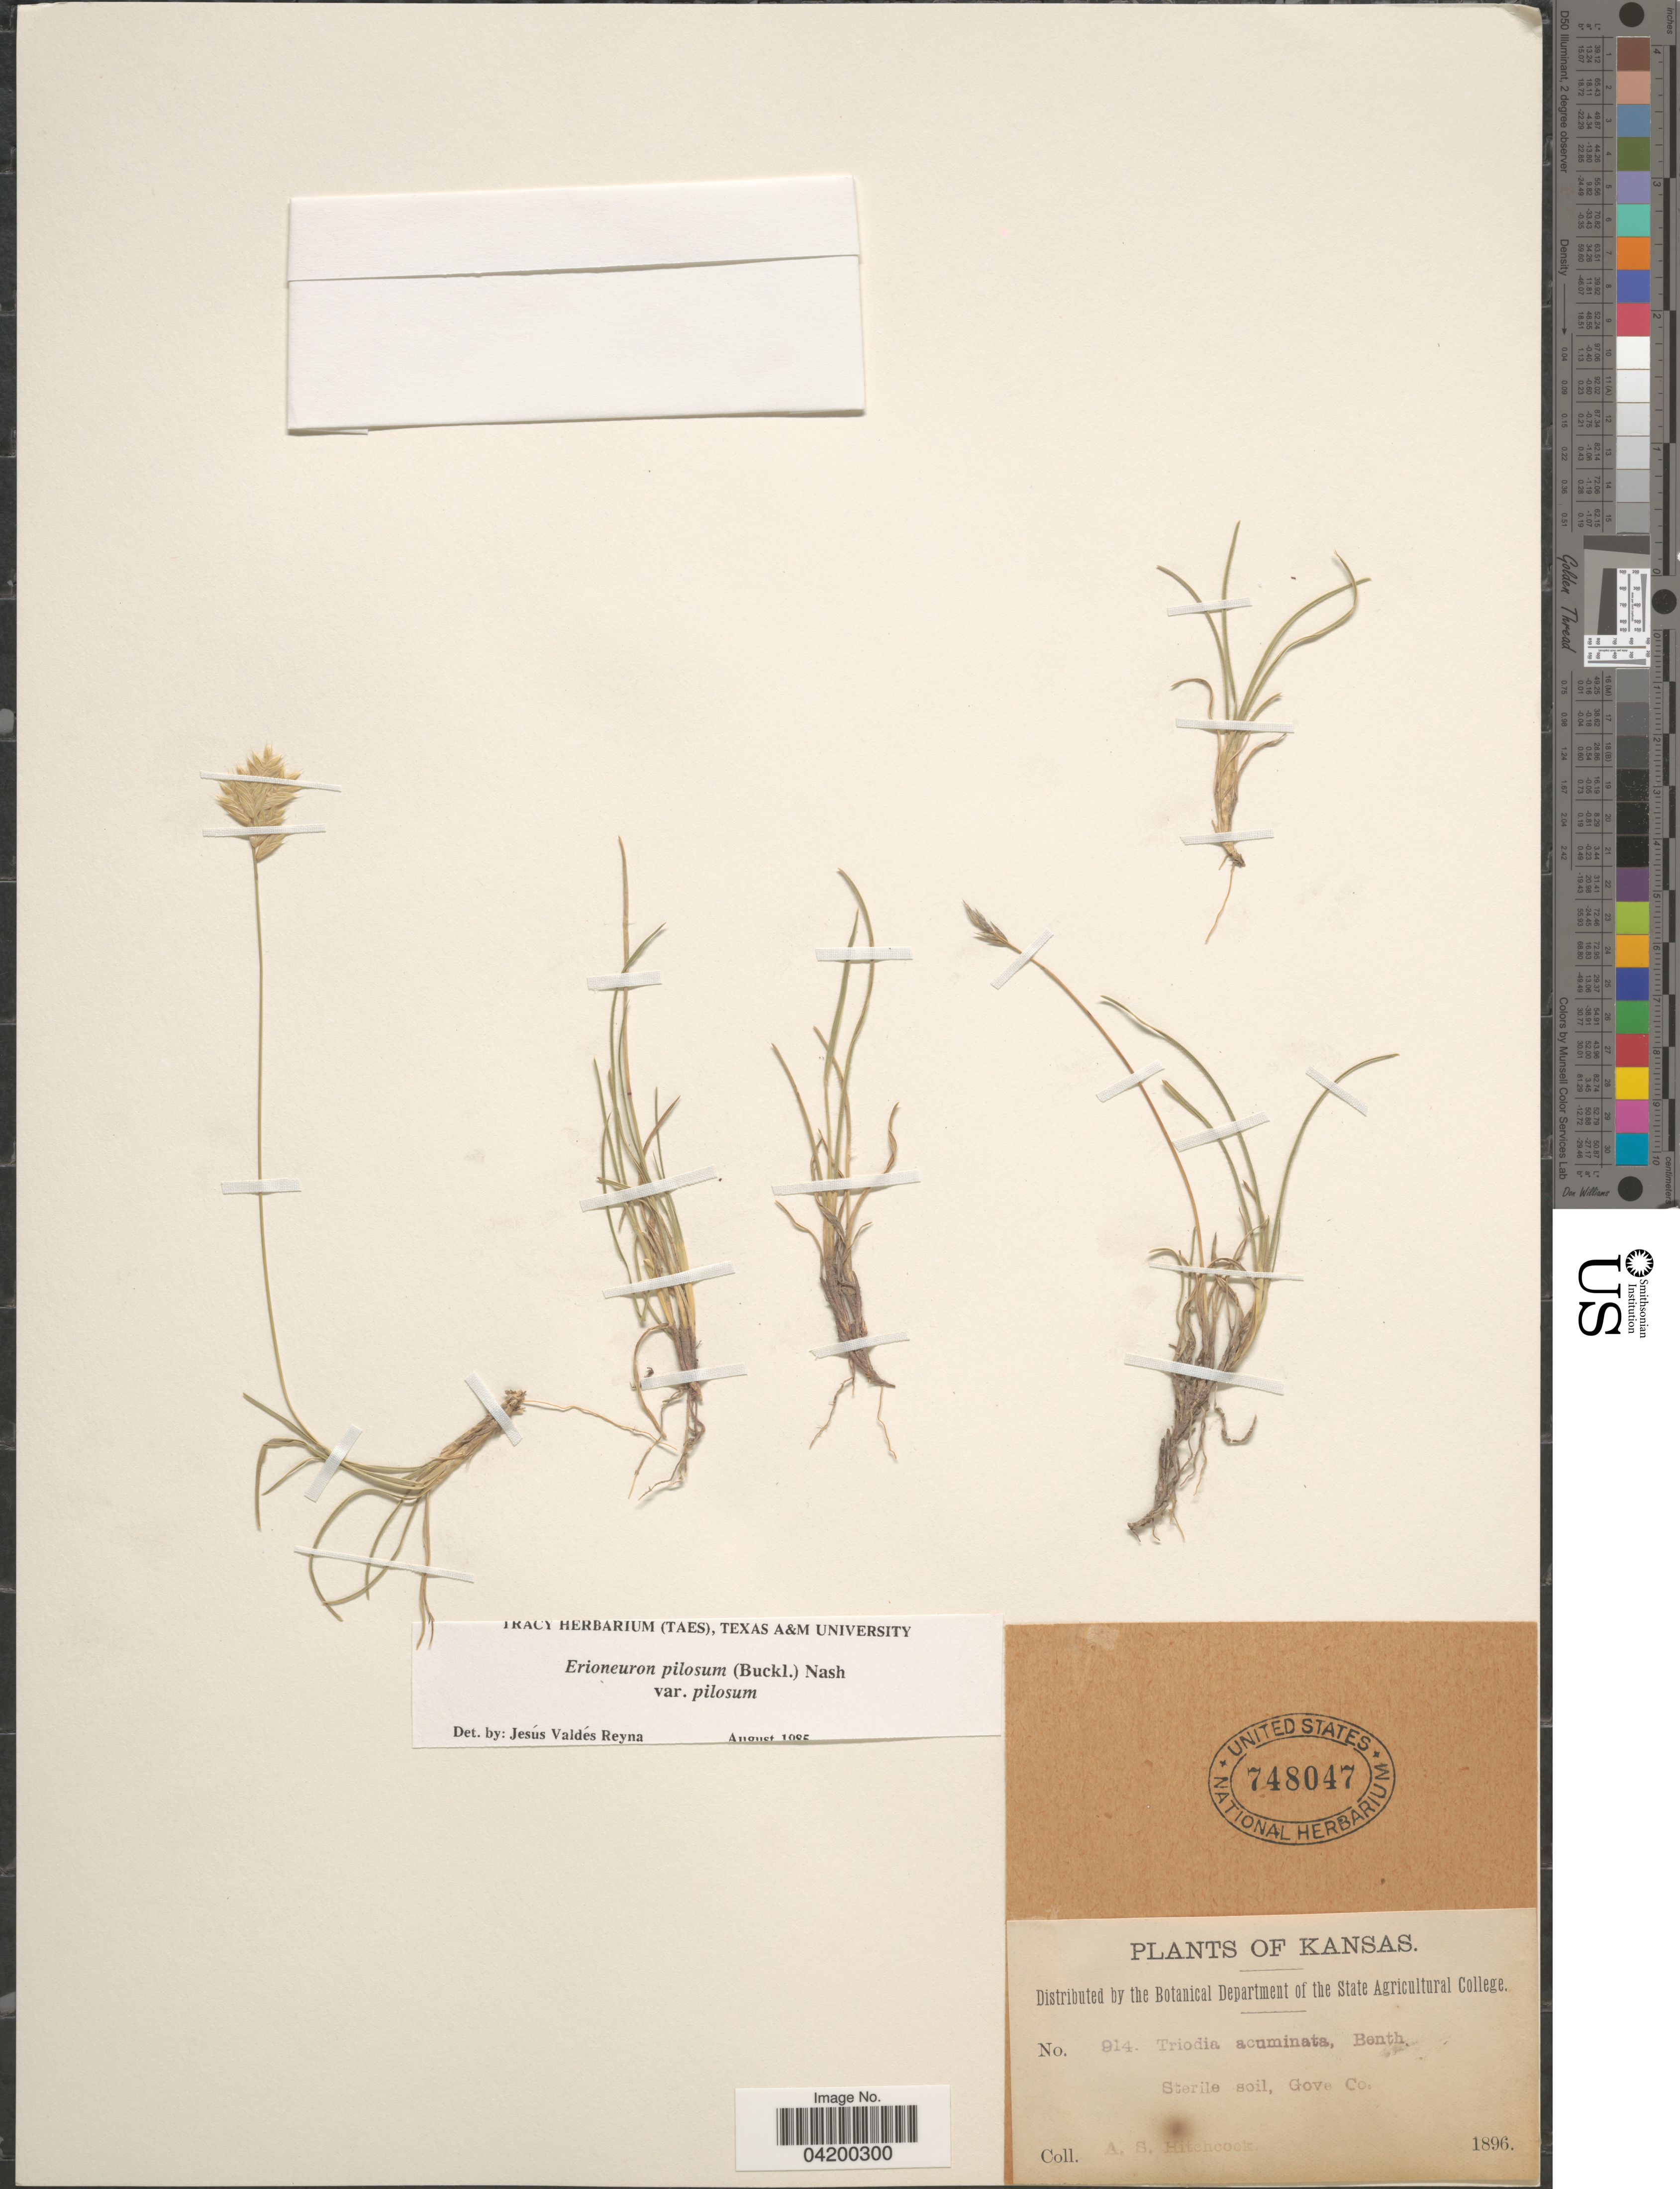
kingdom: Plantae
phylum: Tracheophyta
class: Liliopsida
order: Poales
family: Poaceae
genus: Erioneuron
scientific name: Erioneuron pilosum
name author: (Buckley) Nash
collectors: A. S. Hitchcock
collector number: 914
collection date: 1896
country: United States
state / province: Kansas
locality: Gove Co.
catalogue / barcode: US 748047